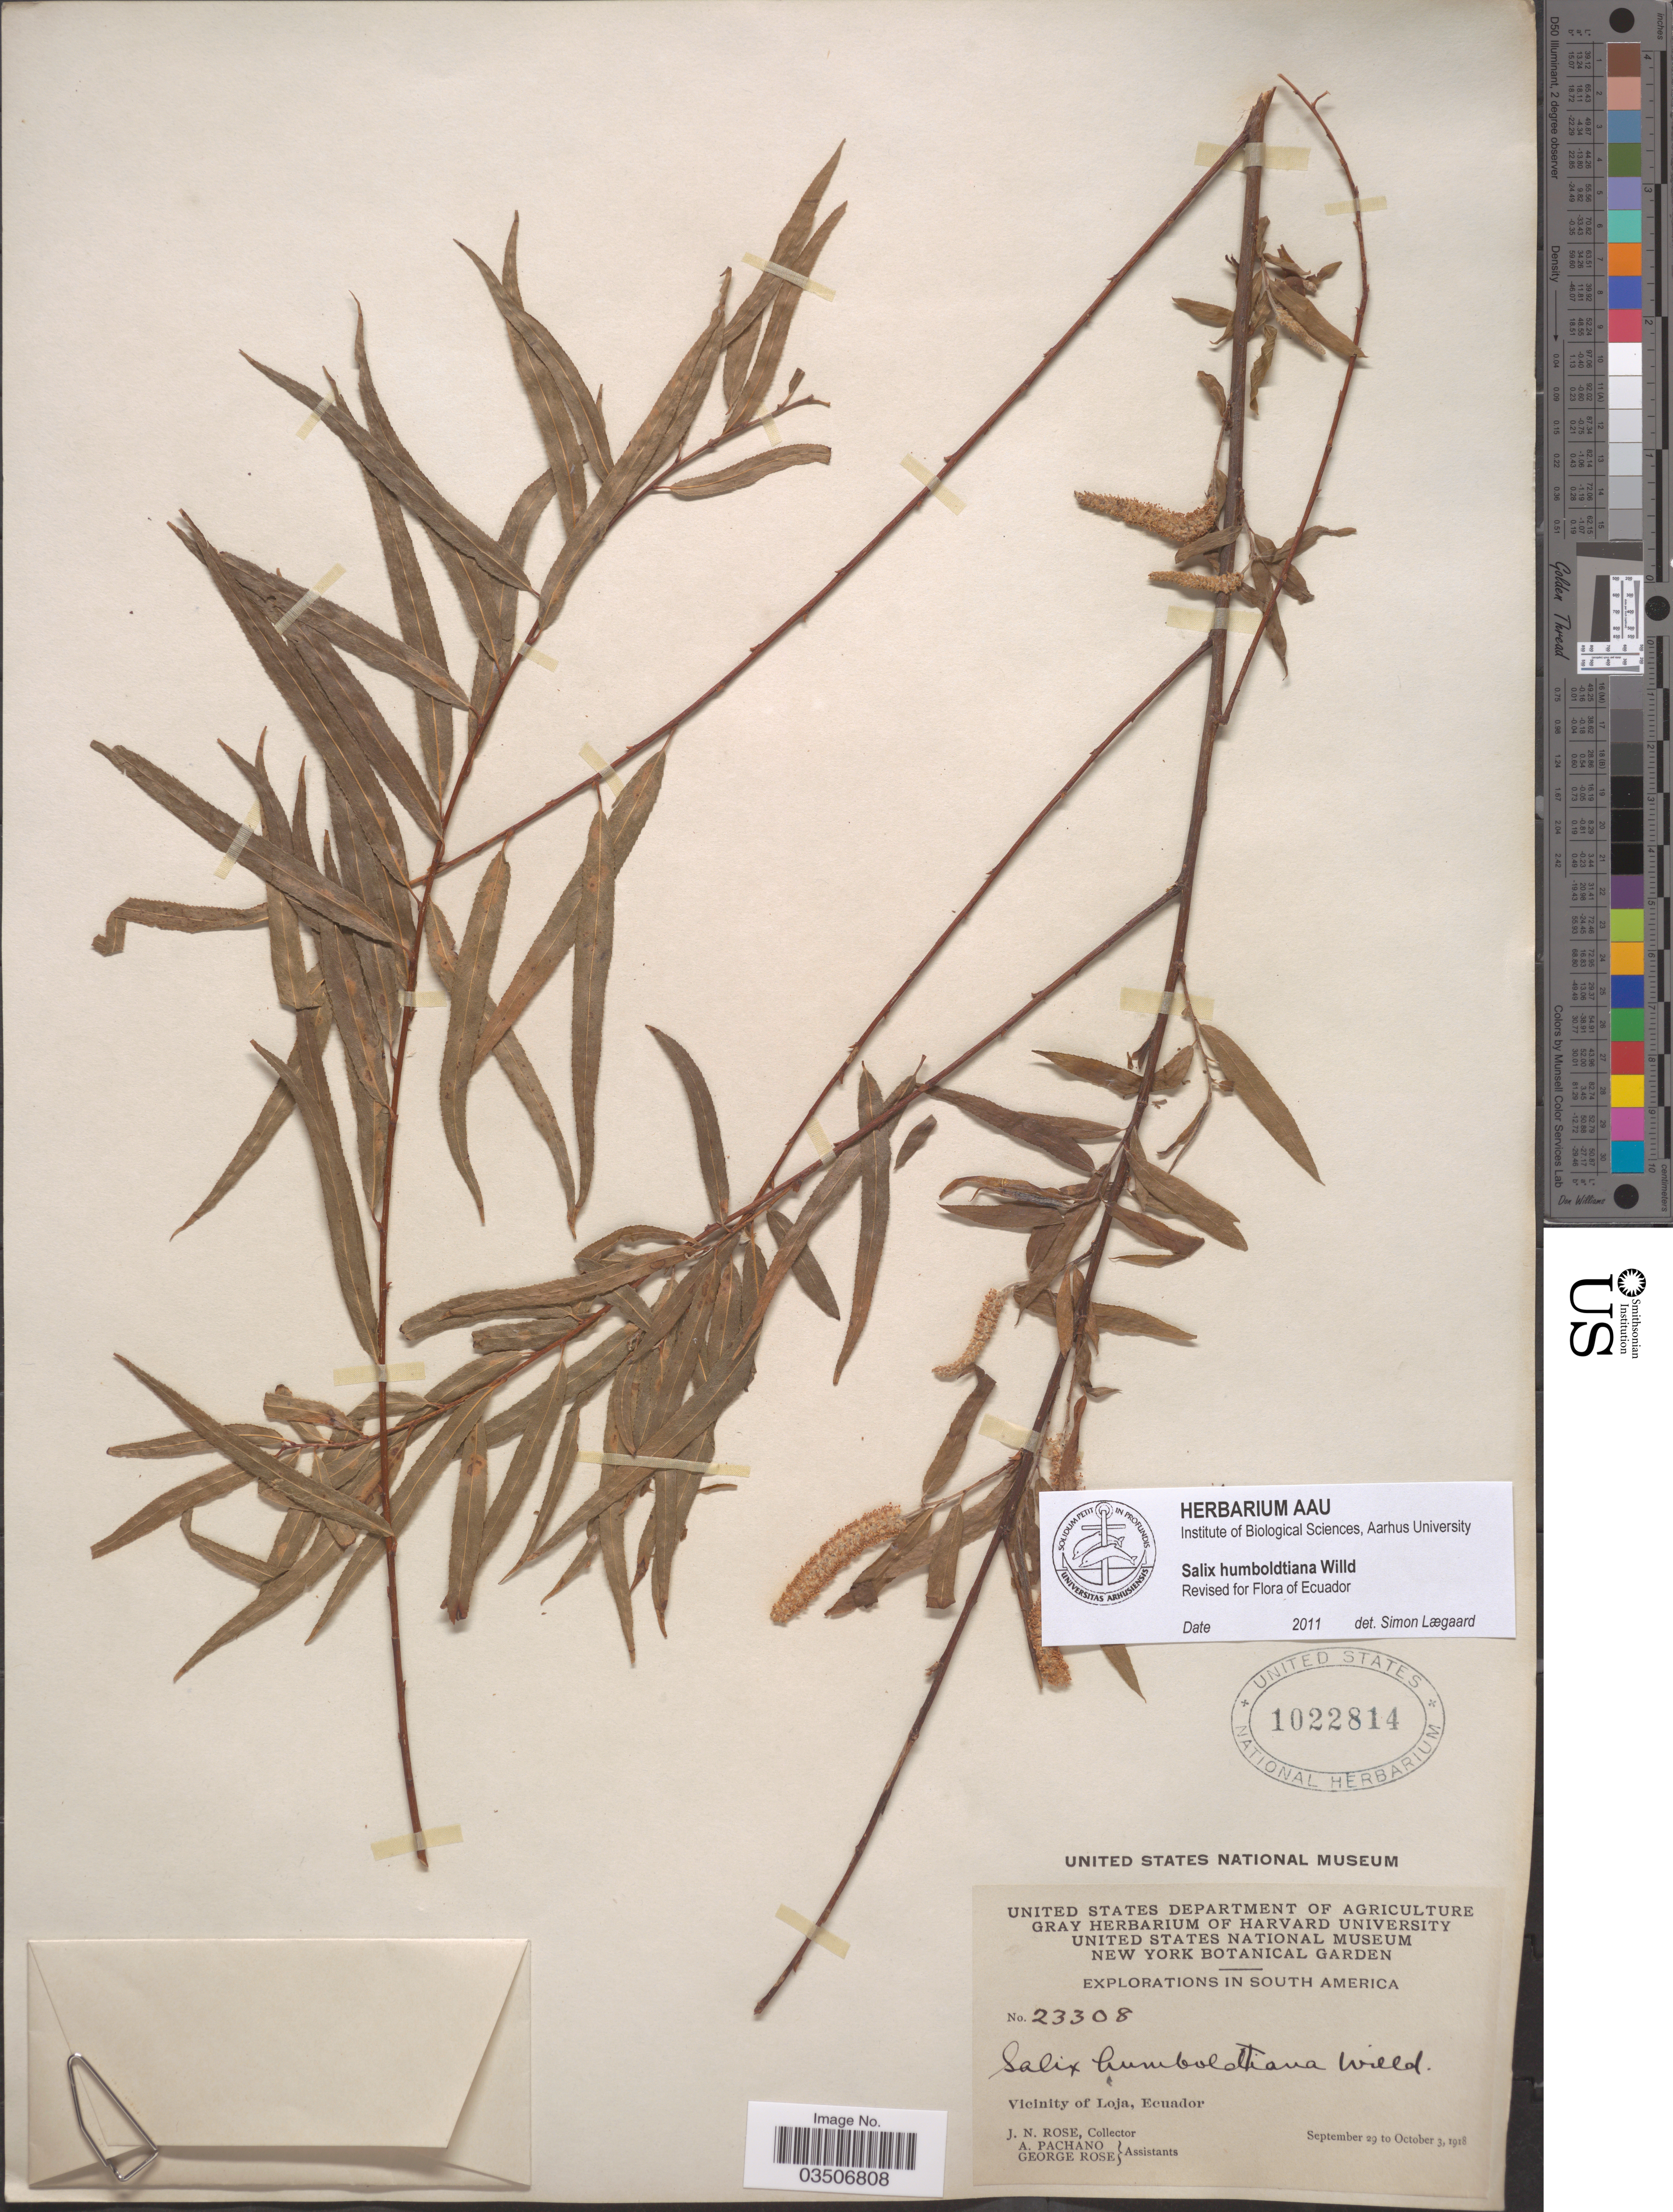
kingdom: Plantae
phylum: Tracheophyta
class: Magnoliopsida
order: Malpighiales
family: Salicaceae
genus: Salix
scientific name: Salix humboldtiana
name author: Willd.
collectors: J. N. Rose, A. Pachano & G. Rose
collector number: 23308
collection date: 1918-09-29/1918-10-03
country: Ecuador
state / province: Loja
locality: Vicinity of Loja.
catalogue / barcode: US 1022814